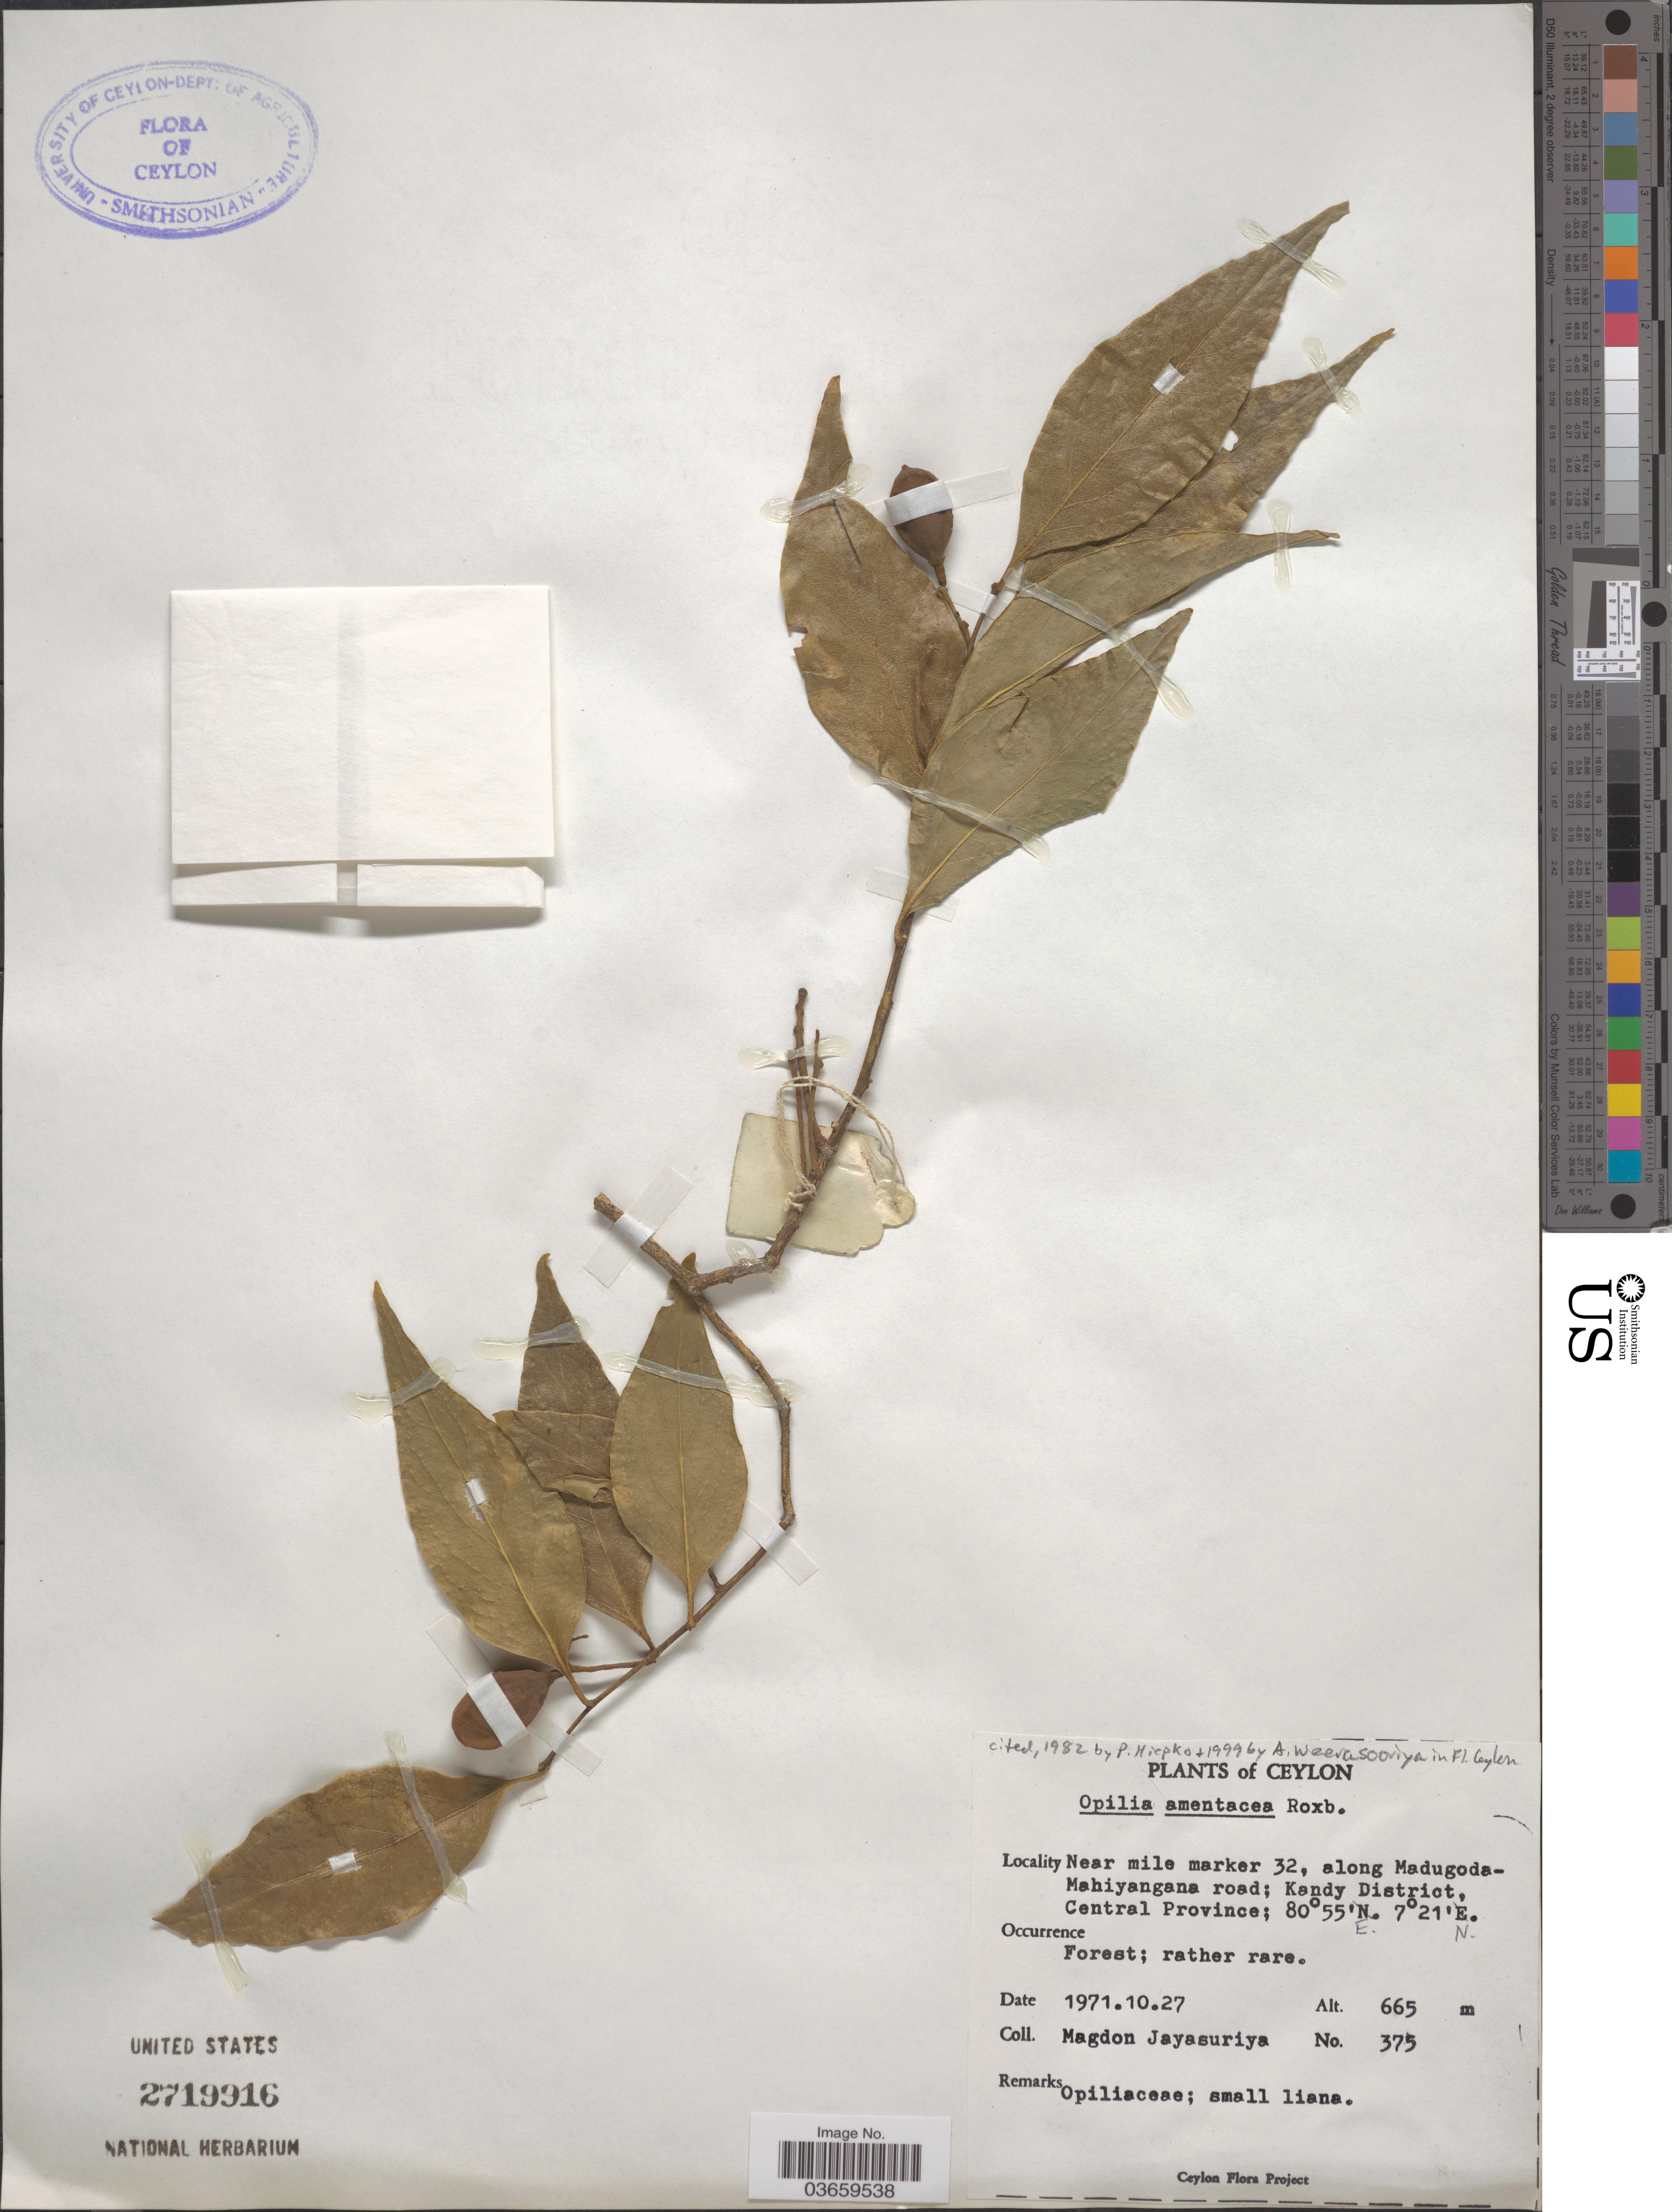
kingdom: Plantae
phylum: Tracheophyta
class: Magnoliopsida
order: Santalales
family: Opiliaceae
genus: Opilia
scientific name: Opilia amentacea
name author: Roxb.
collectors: A. H. Jayasuriya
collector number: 375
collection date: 1971-10-27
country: Sri Lanka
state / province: Central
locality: Ceylon. Near mile marker 32, along Madugoda-Mahiyangana road; Kandy District.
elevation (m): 665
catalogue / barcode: US 2719916